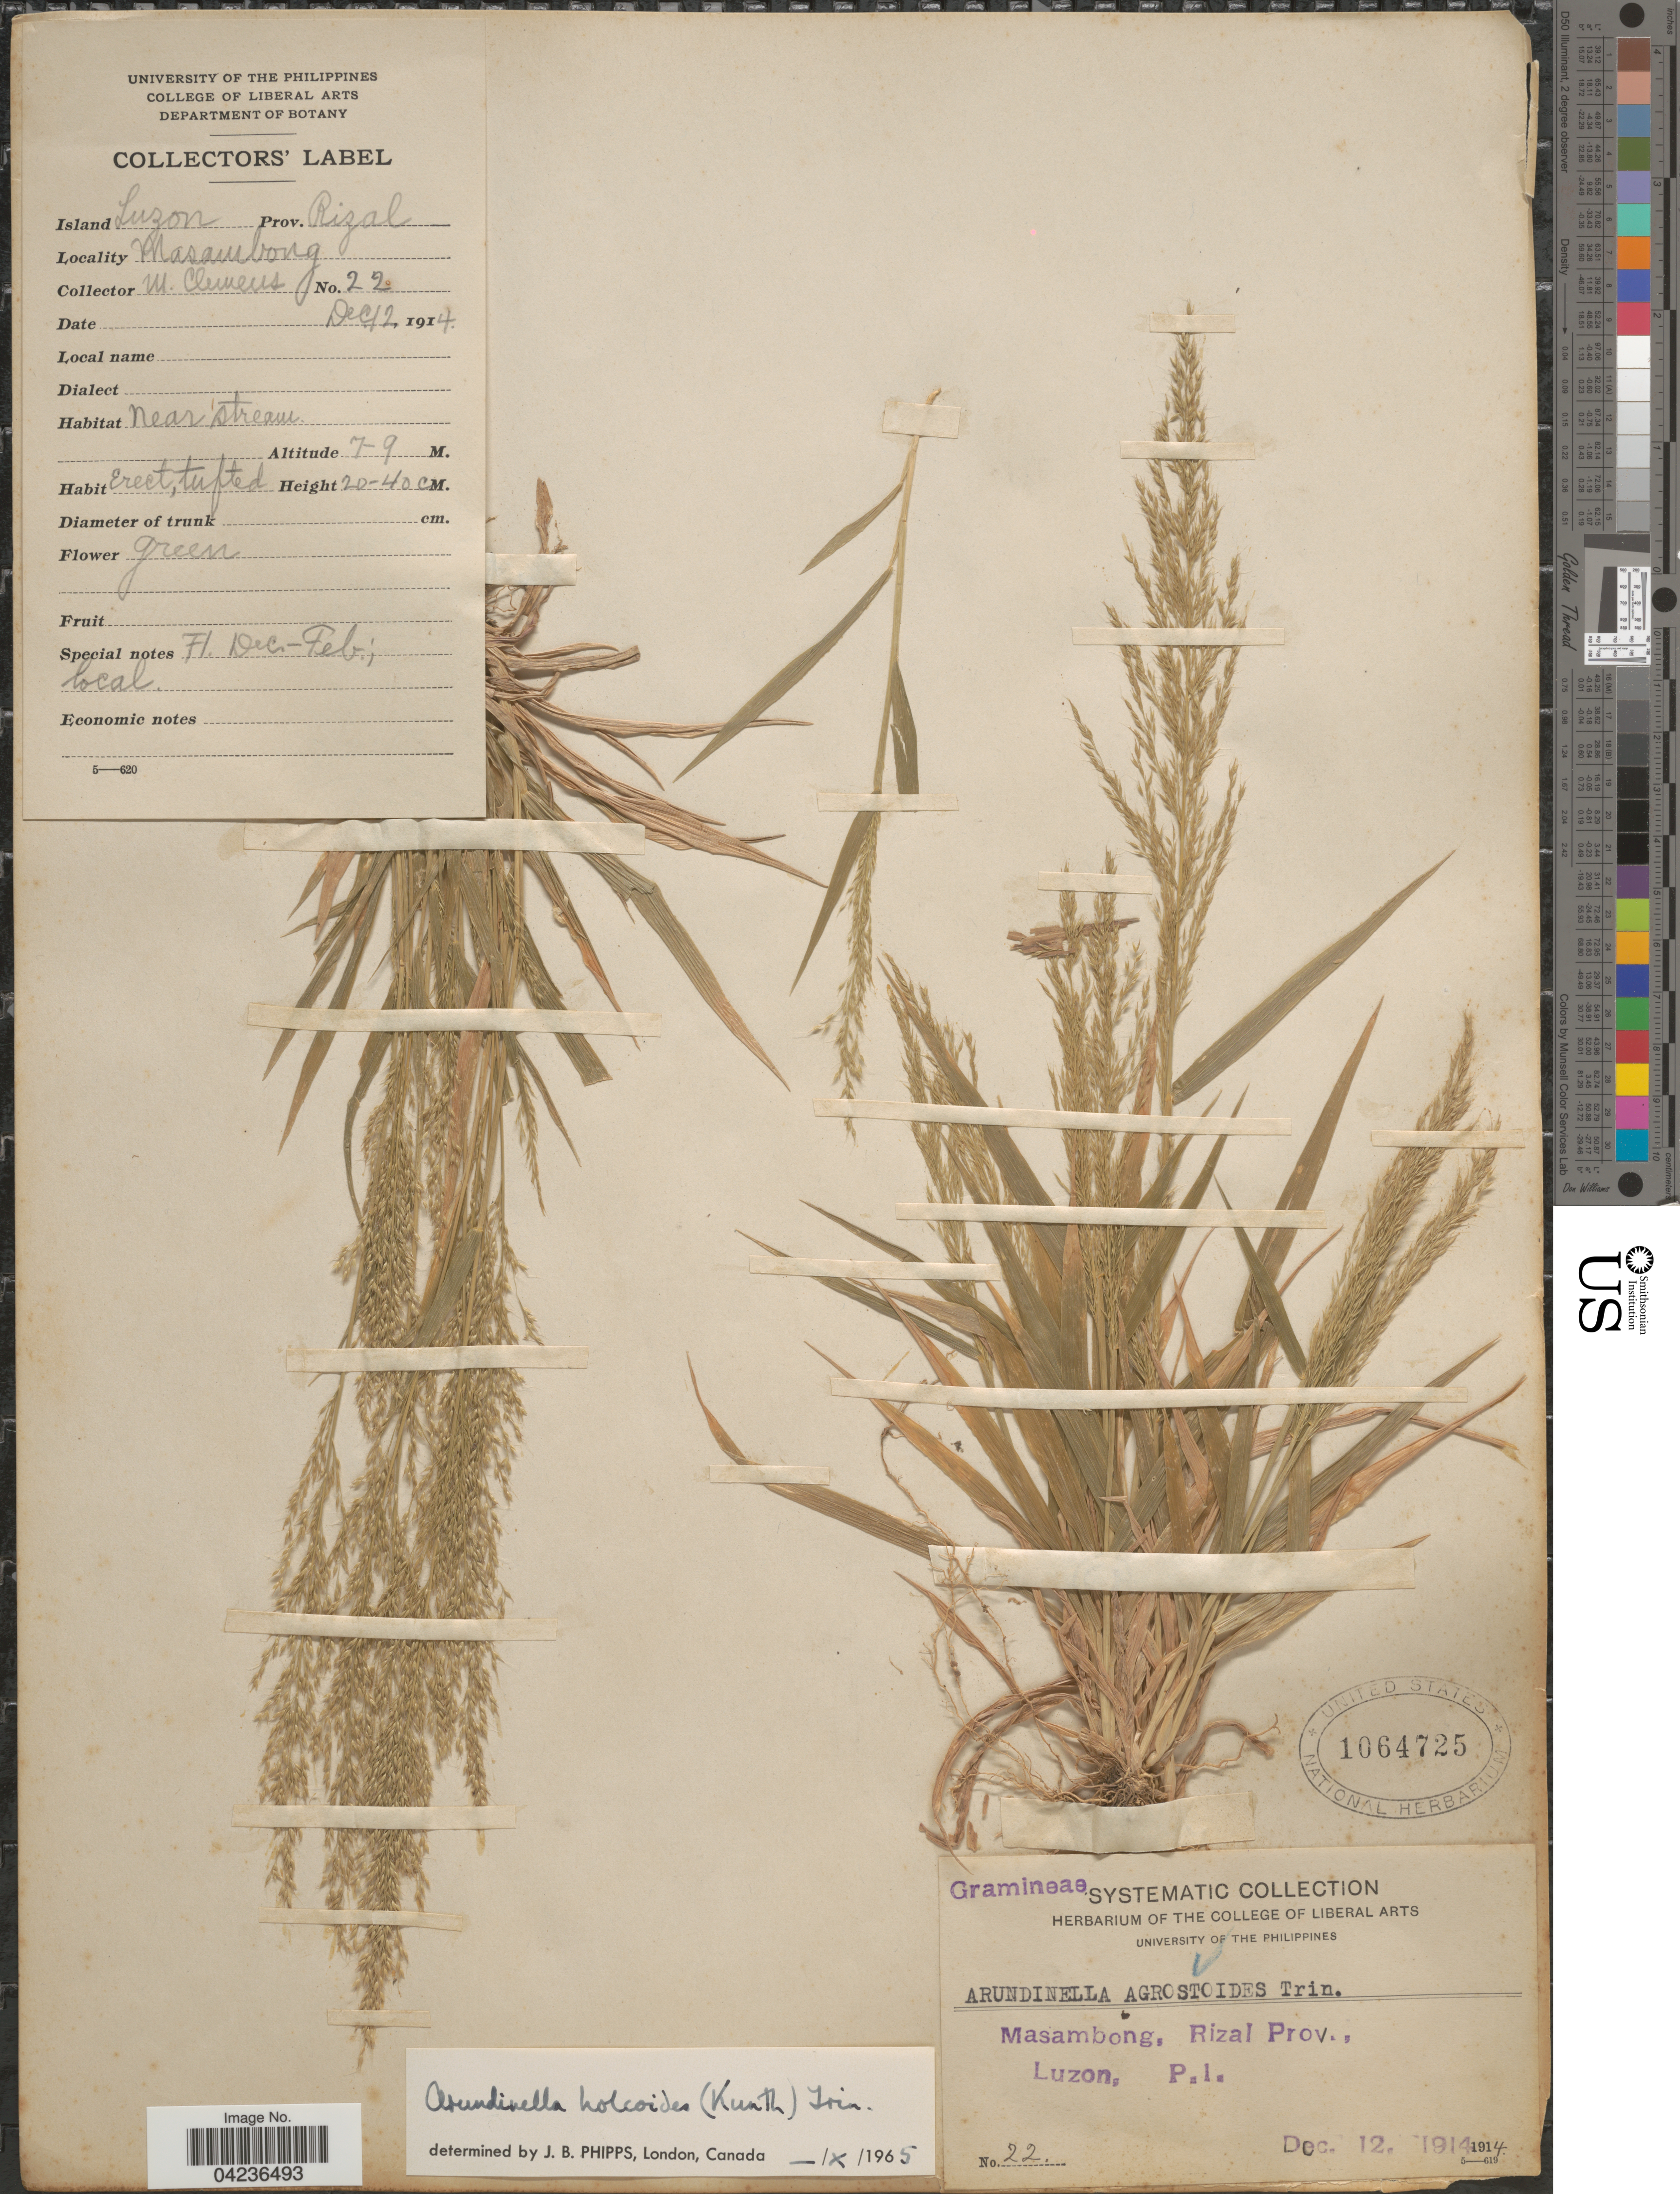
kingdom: Plantae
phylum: Tracheophyta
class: Liliopsida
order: Poales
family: Poaceae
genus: Arundinella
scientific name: Arundinella holcoides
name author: (Kunth) Trin.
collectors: M. S. Clemens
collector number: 22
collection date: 1914-12-12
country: Philippines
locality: Masambong, Rizal Prov., Luzon, P. I.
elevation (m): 7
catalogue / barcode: US 1064725